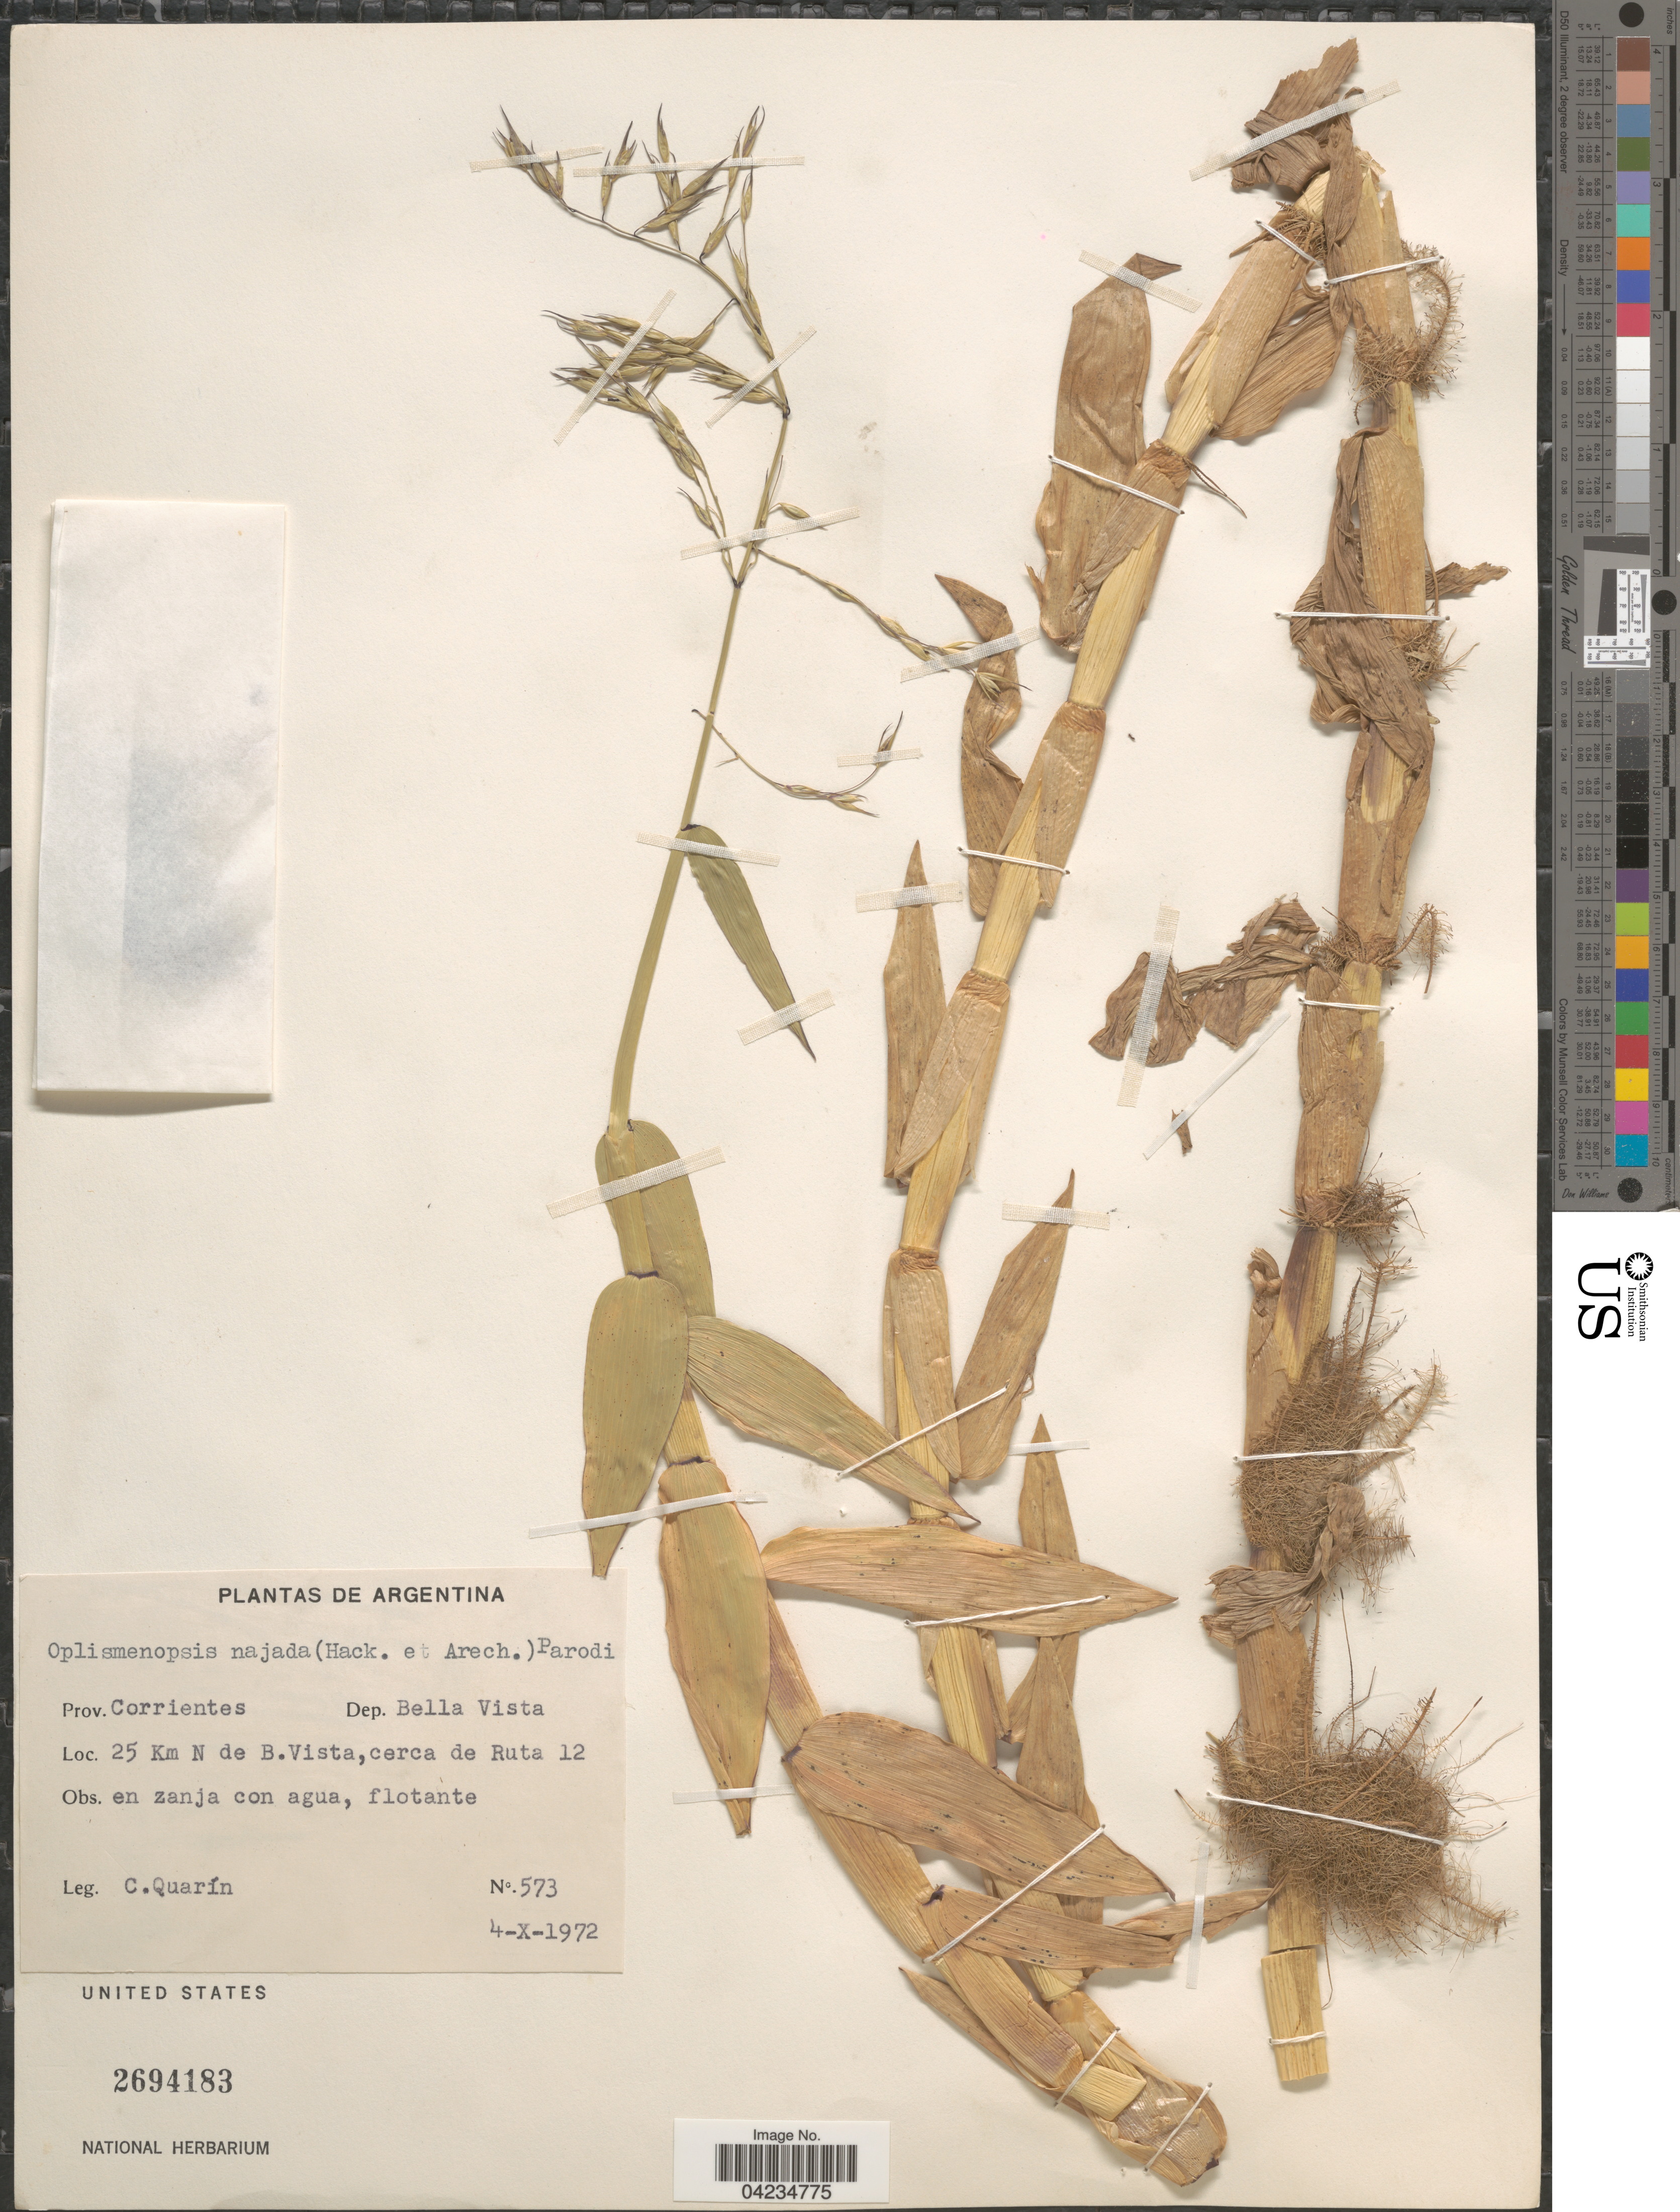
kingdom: Plantae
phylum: Tracheophyta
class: Liliopsida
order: Poales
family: Poaceae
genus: Oplismenopsis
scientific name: Oplismenopsis najada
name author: (Hack. & Arechav.) Parodi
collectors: C. Quarín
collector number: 573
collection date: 1972-10-04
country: Argentina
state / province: Corrientes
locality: Dep. Bella Vista. 25 Km N de B. Vista, cerca de Ruta 12.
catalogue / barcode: US 2694183